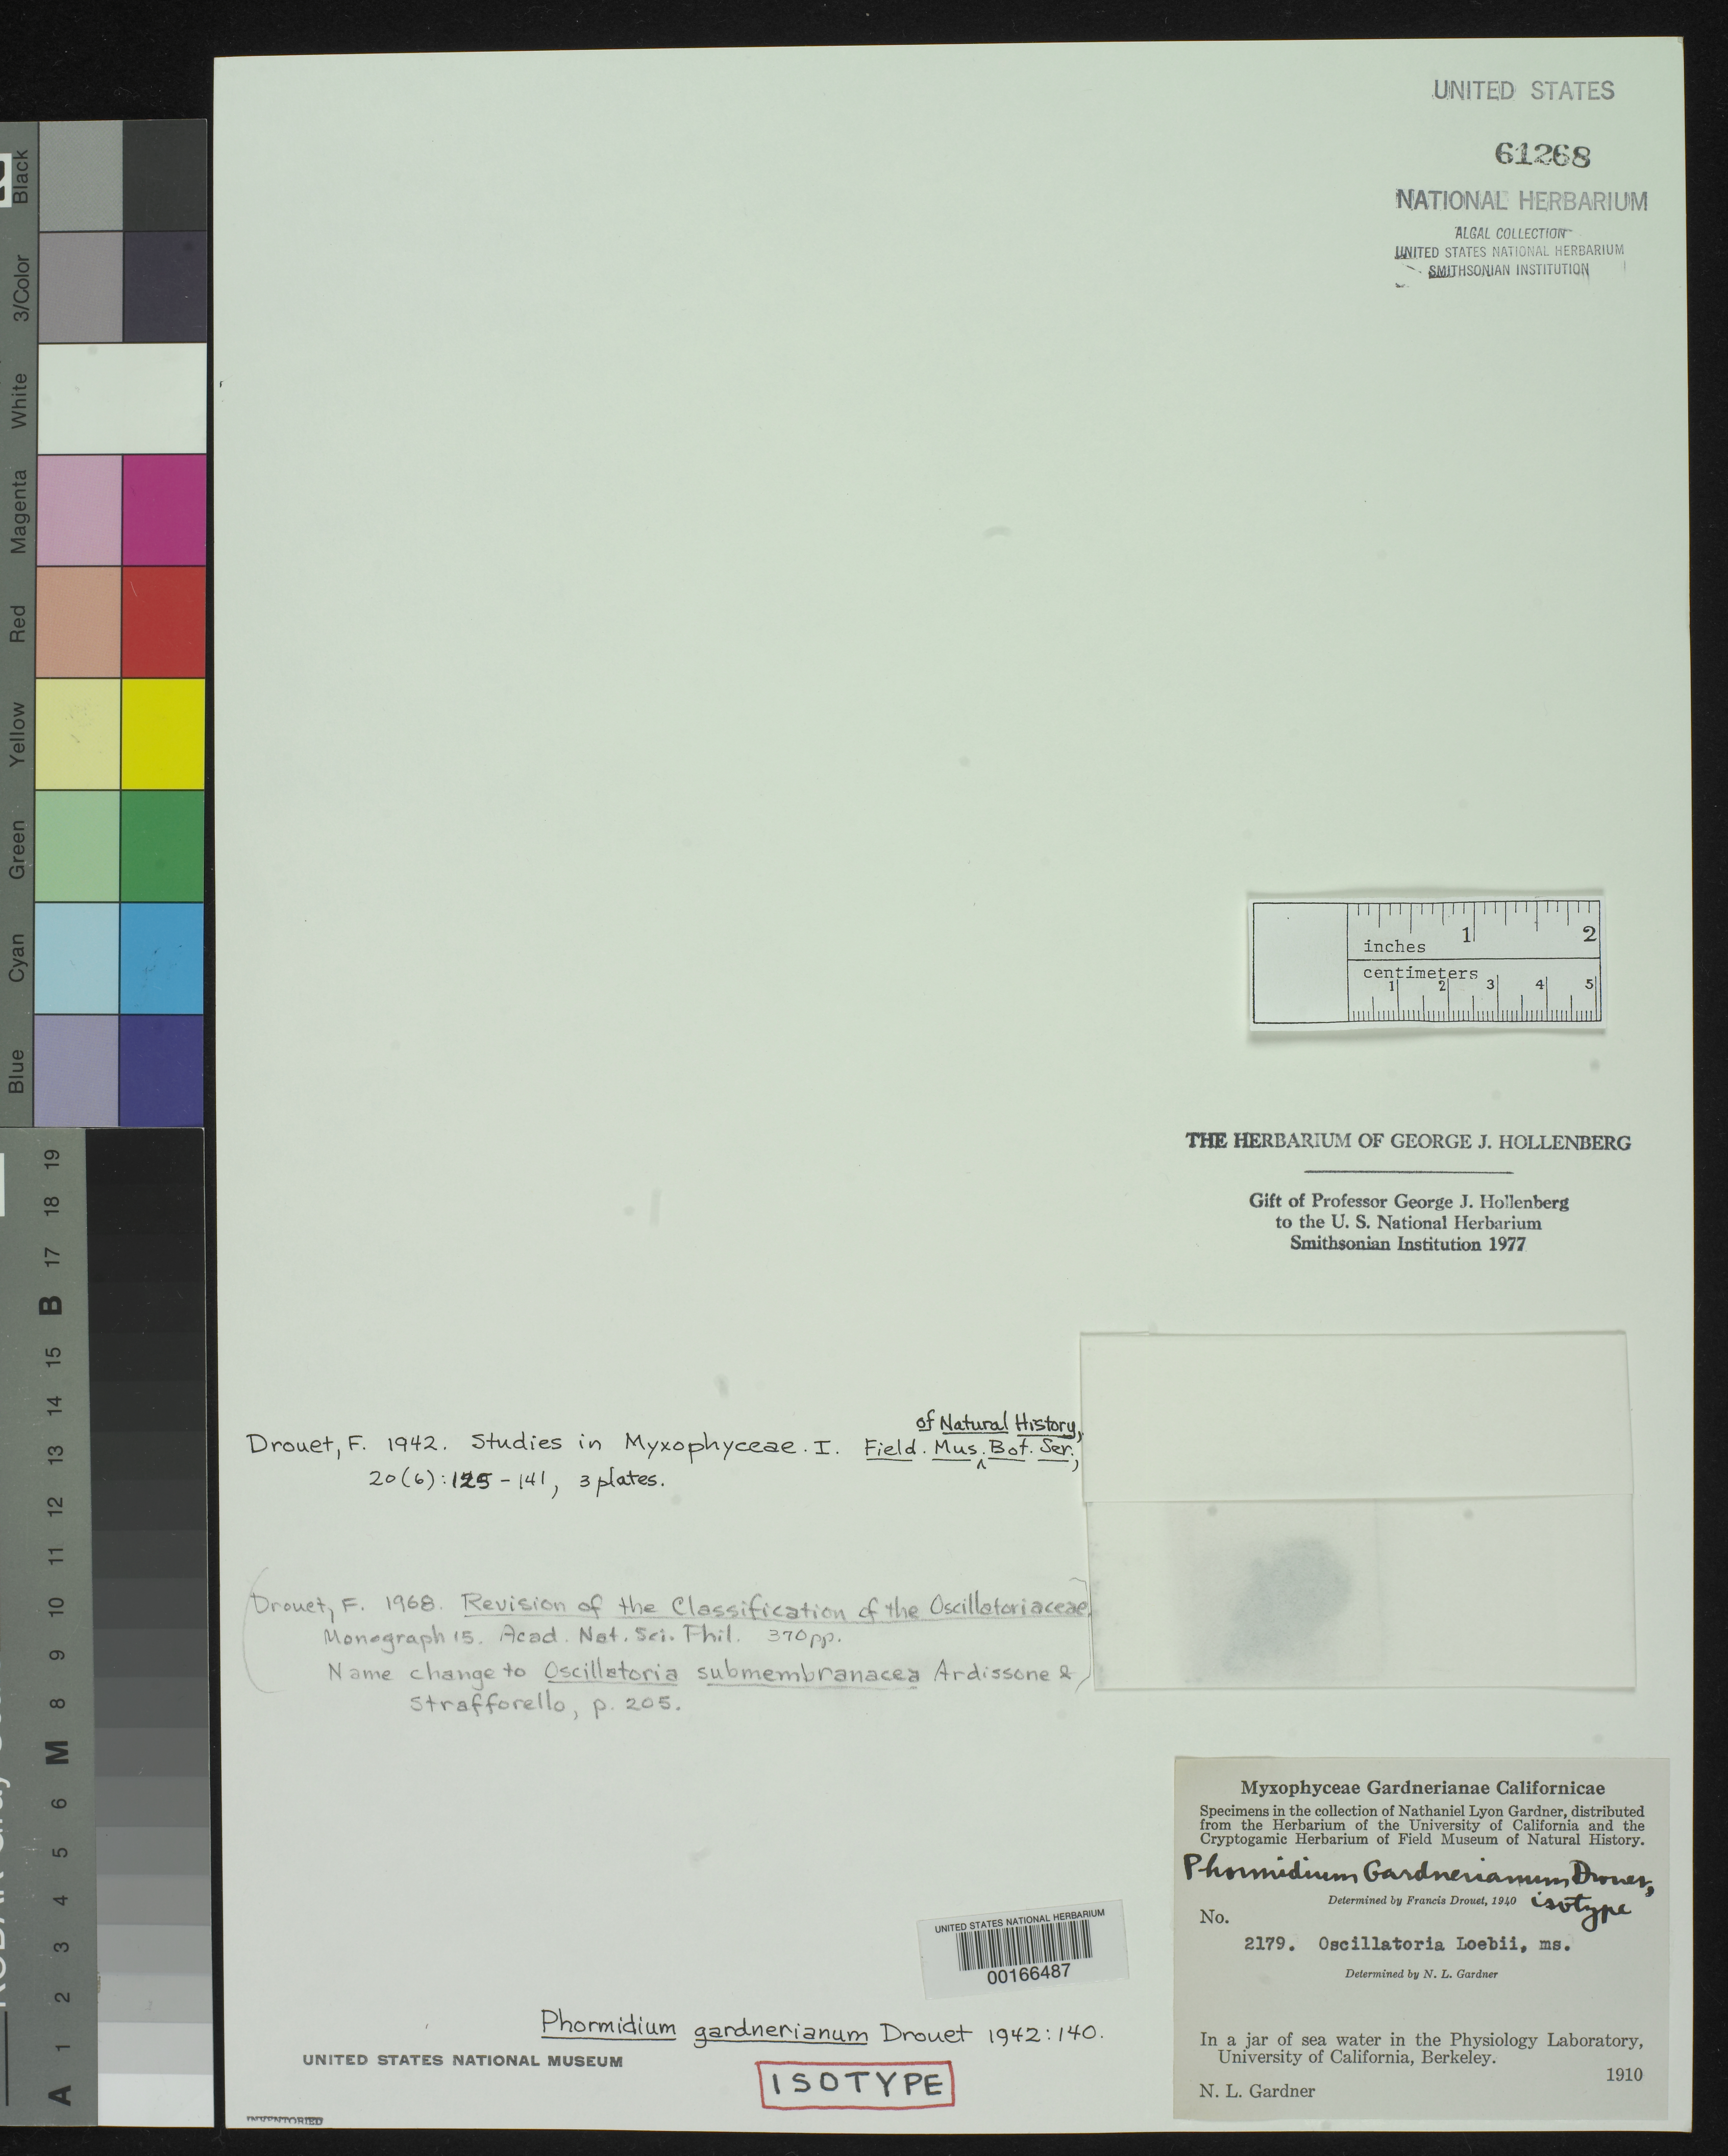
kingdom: Bacteria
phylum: Cyanobacteria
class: Cyanobacteriia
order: Cyanobacteriales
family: Oscillatoriaceae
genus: Phormidium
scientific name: Phormidium gardnerianum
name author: F.E. Drouet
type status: Isotype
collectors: N. Gardner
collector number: NLG 2179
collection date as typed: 1910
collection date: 1910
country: United States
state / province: California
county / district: Alameda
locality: Berkeley, University of California, Physiology Laboratory.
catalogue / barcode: US 61268